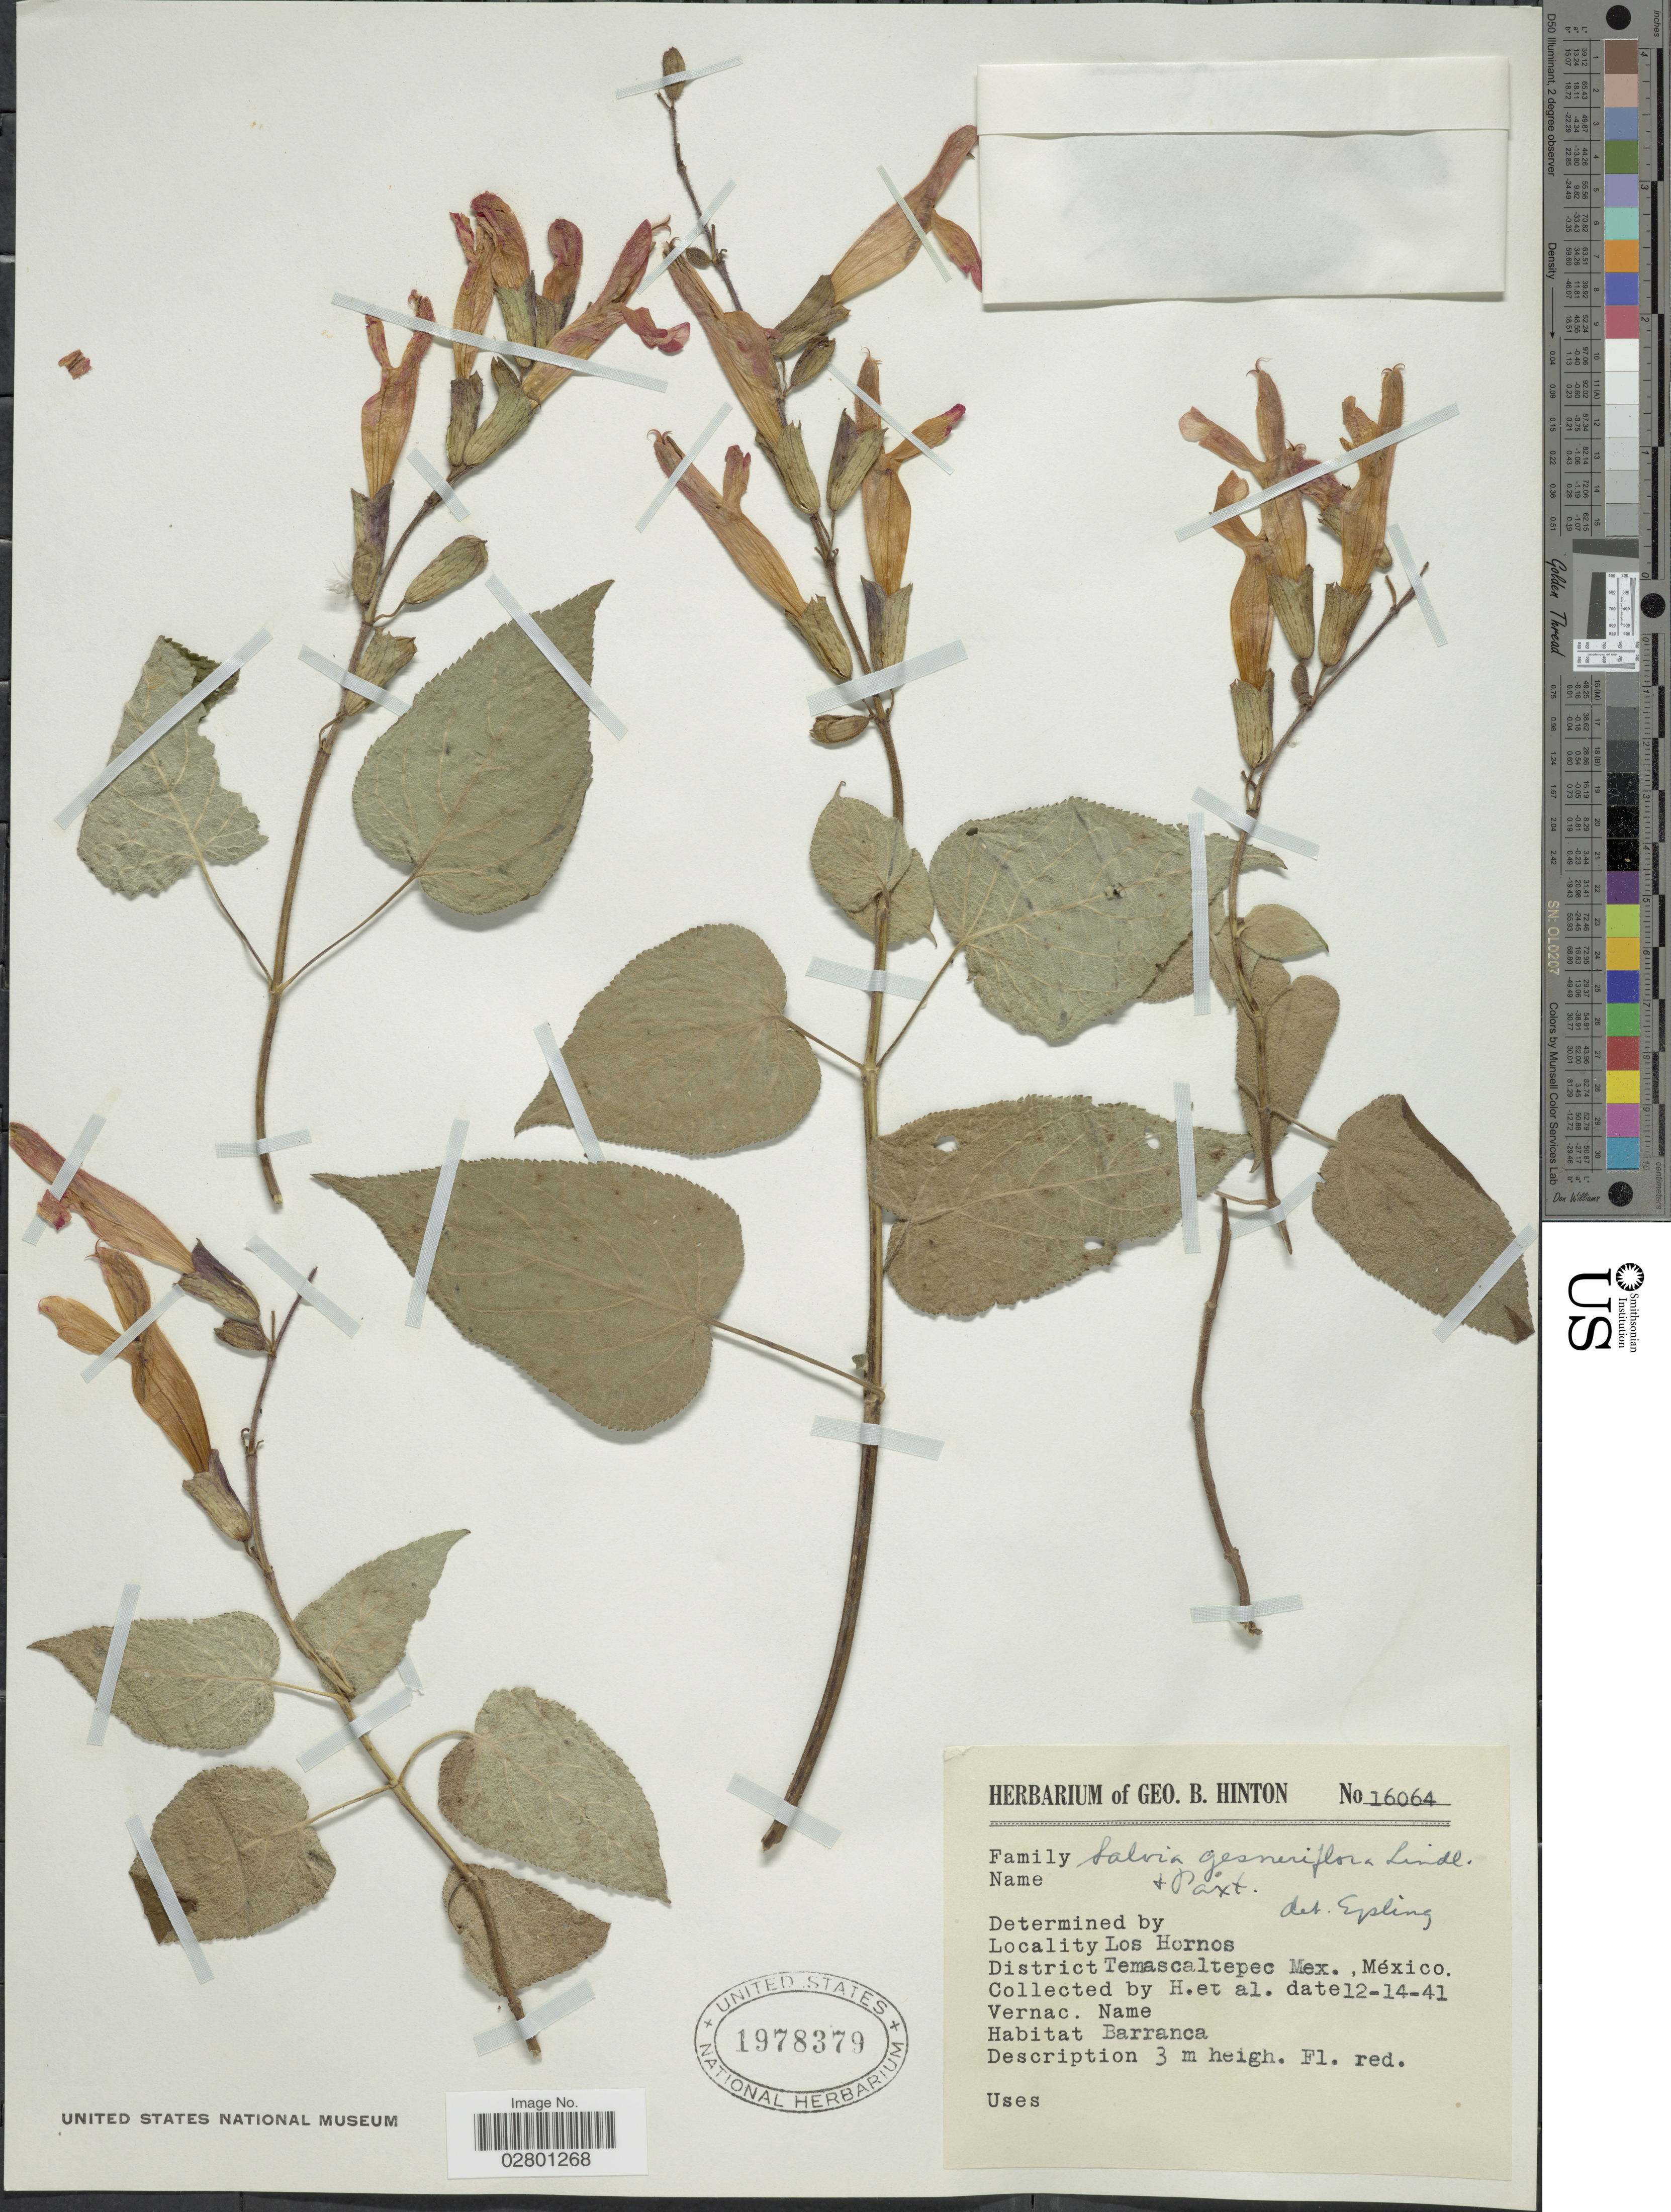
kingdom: Plantae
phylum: Tracheophyta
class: Magnoliopsida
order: Lamiales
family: Lamiaceae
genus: Salvia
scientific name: Salvia gesneriiflora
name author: Lindl. & Paxton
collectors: G. B. Hinton & et al.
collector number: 16064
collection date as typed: Transcribed d/m/y: 14/12/41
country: Mexico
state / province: México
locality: Los Hornos, District Temascaltepec.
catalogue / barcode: US 1978379